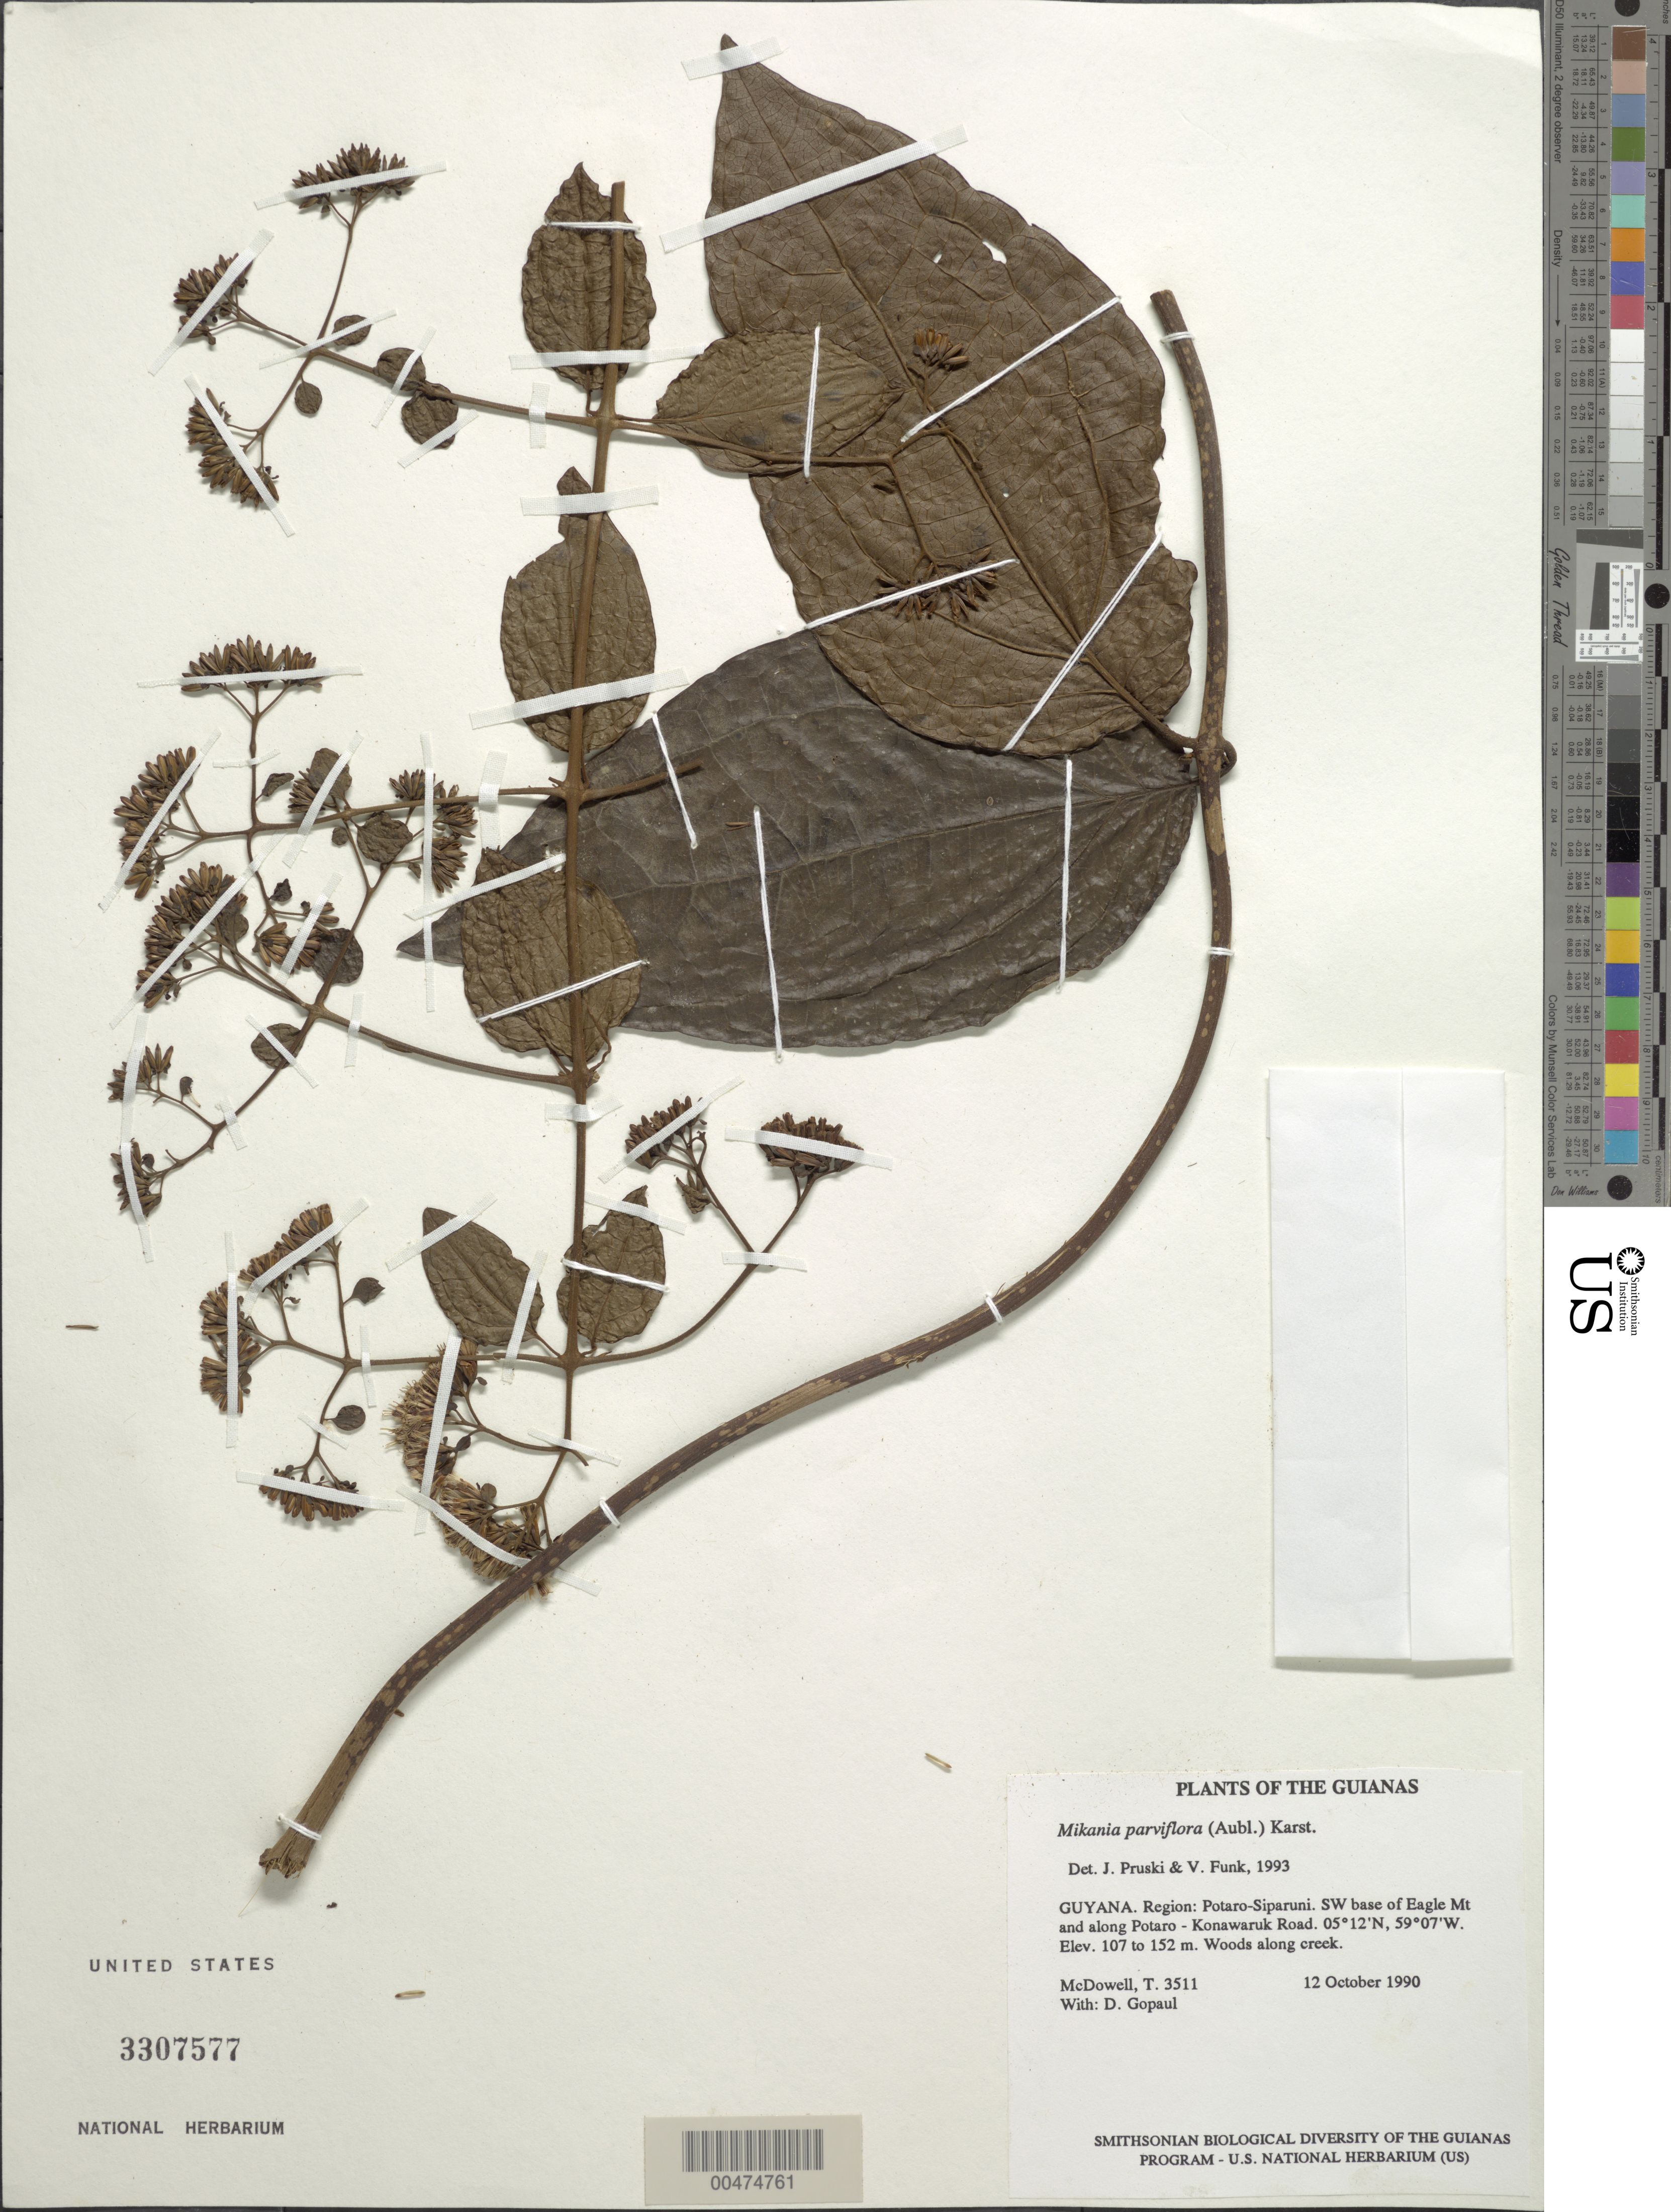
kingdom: Plantae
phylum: Tracheophyta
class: Magnoliopsida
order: Asterales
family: Asteraceae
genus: Mikania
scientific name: Mikania parviflora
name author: (Aubl.) H. Karst.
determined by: Pruski, J. F.; Funk, V. A.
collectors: T. McDowell & D. Gopaul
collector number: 3511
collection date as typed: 12 October 1990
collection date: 1990-10-12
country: Guyana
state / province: Potaro-Siparuni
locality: In woods along creek at SW base of Eagle Mt and along Potaro - Konawaruk Road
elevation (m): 107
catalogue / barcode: US 3307577